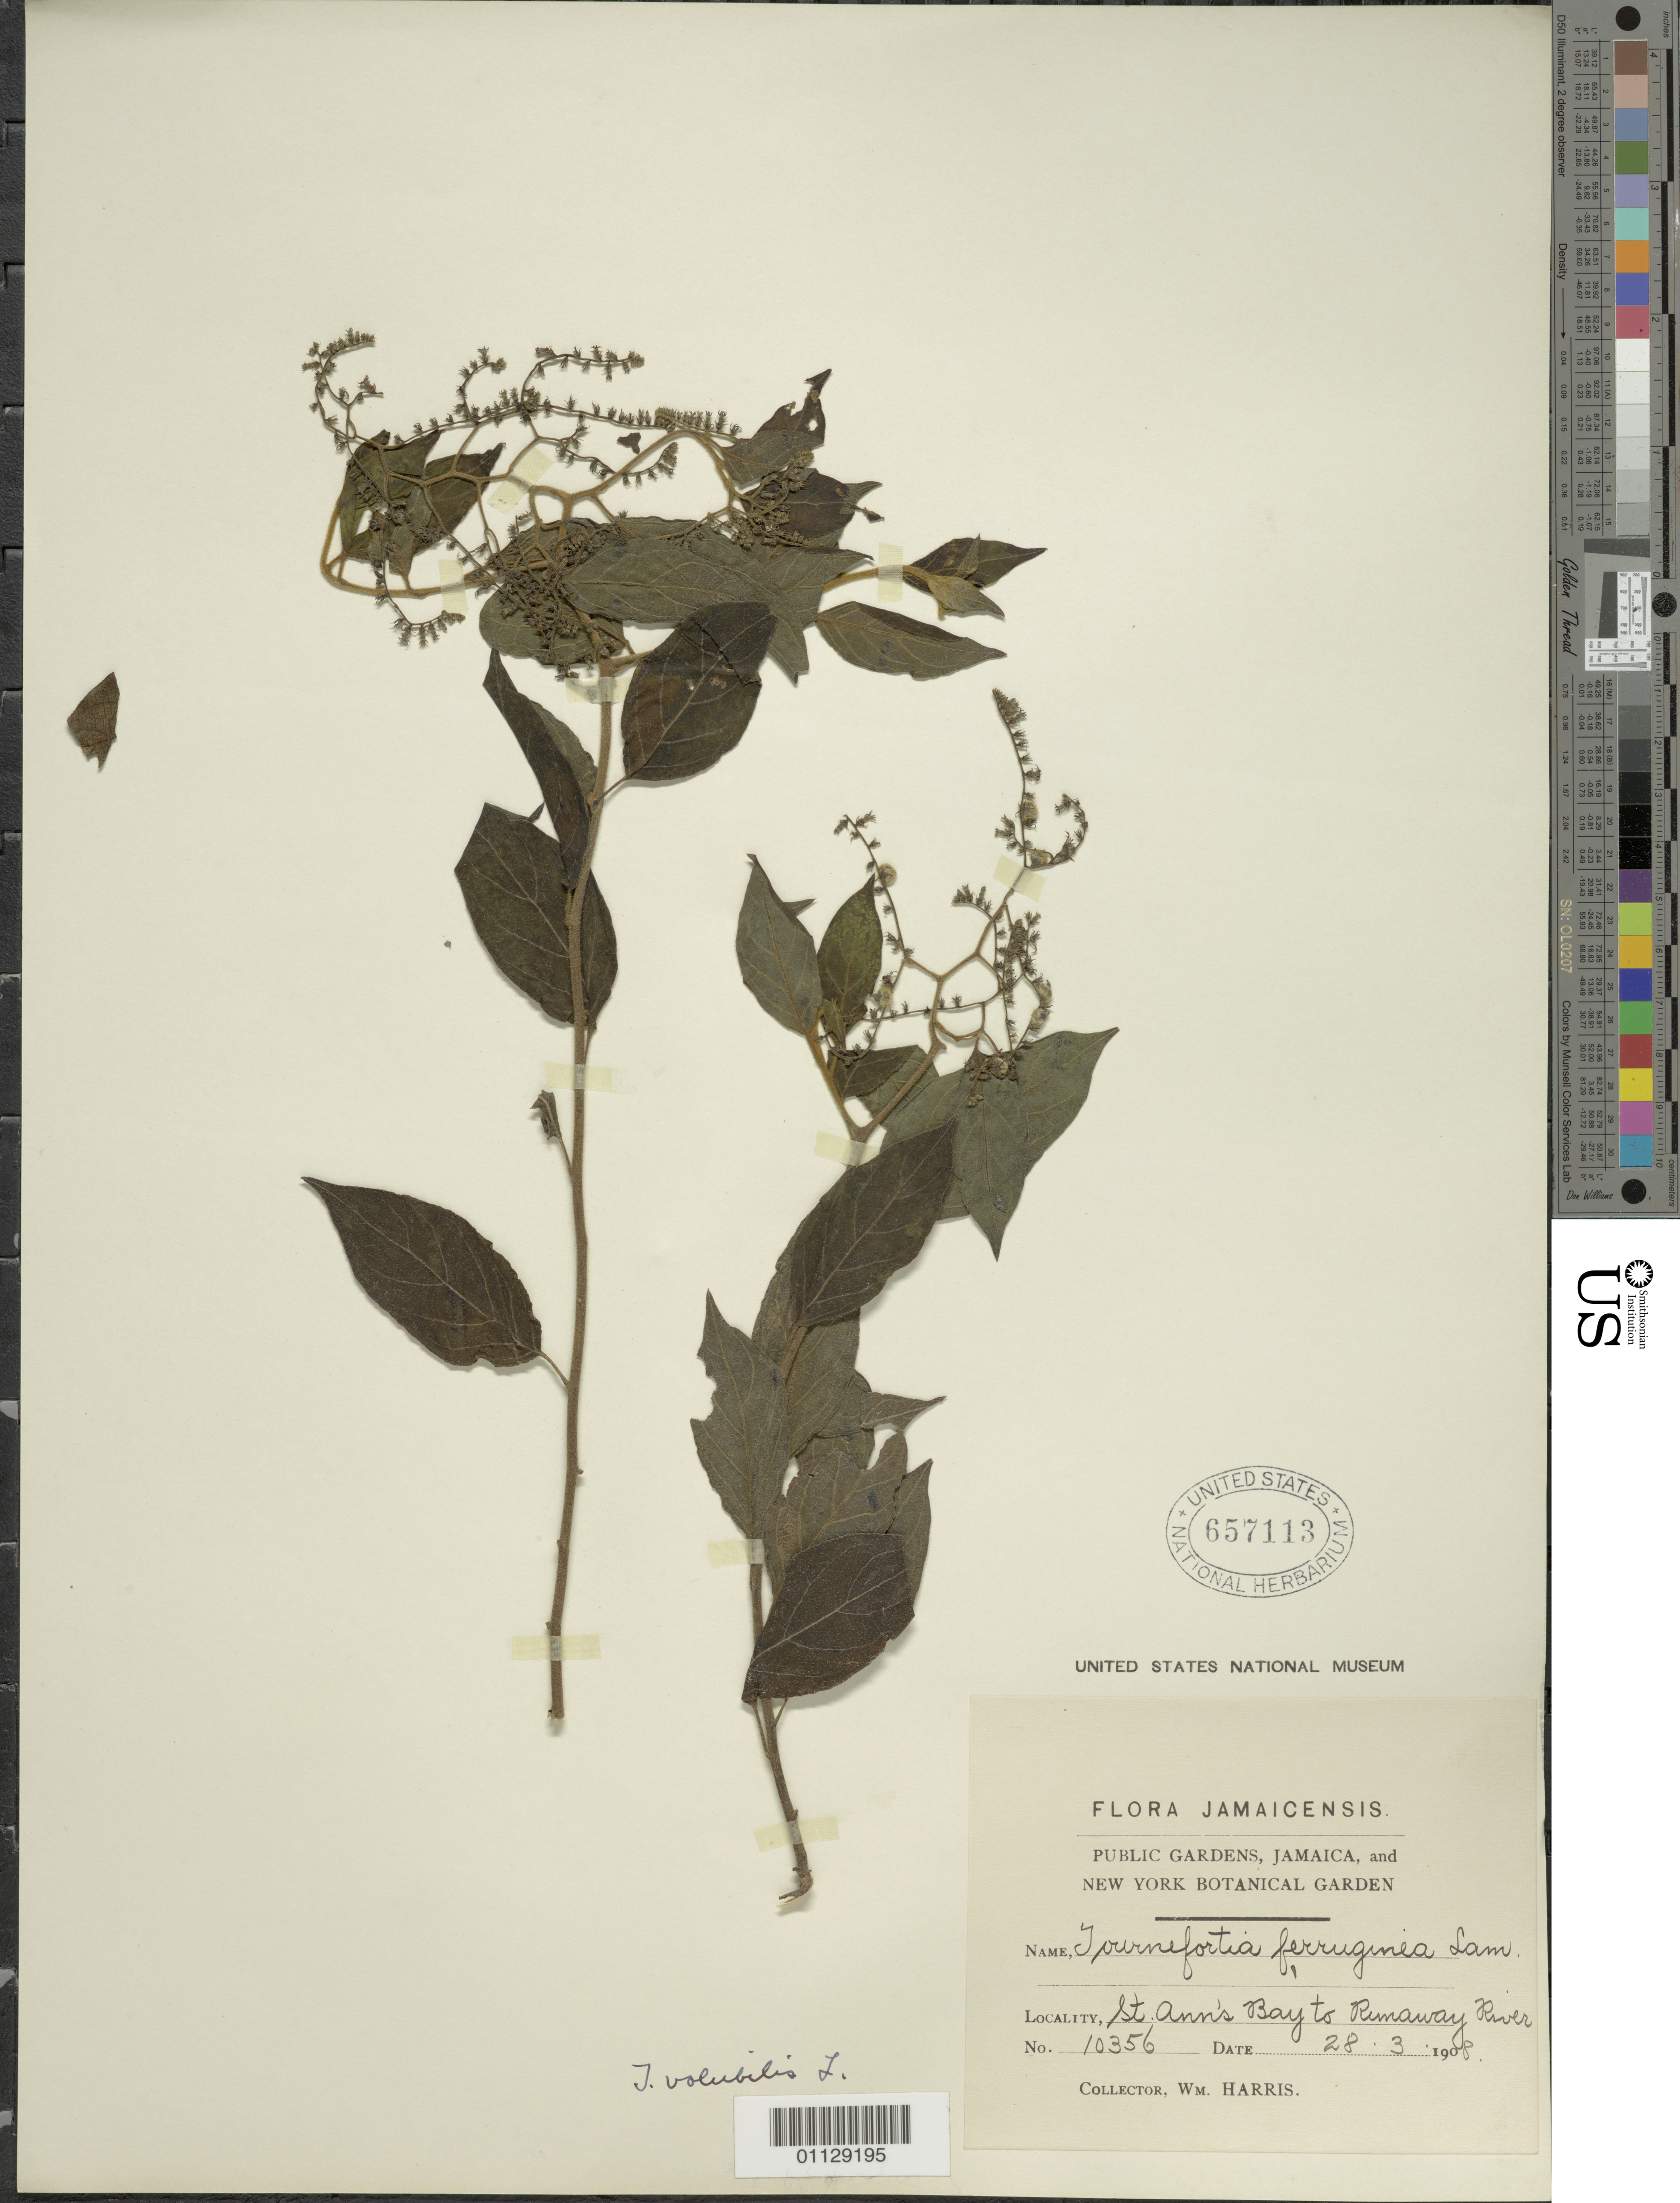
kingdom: Plantae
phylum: Tracheophyta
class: Magnoliopsida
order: Boraginales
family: Heliotropiaceae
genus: Tournefortia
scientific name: Tournefortia hirsutissima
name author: L.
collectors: W. Harris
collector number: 10356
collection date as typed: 28 Mar 1908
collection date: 1908-03-28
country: Jamaica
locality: St. Ann's Bay to Runaway River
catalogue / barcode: US 657113